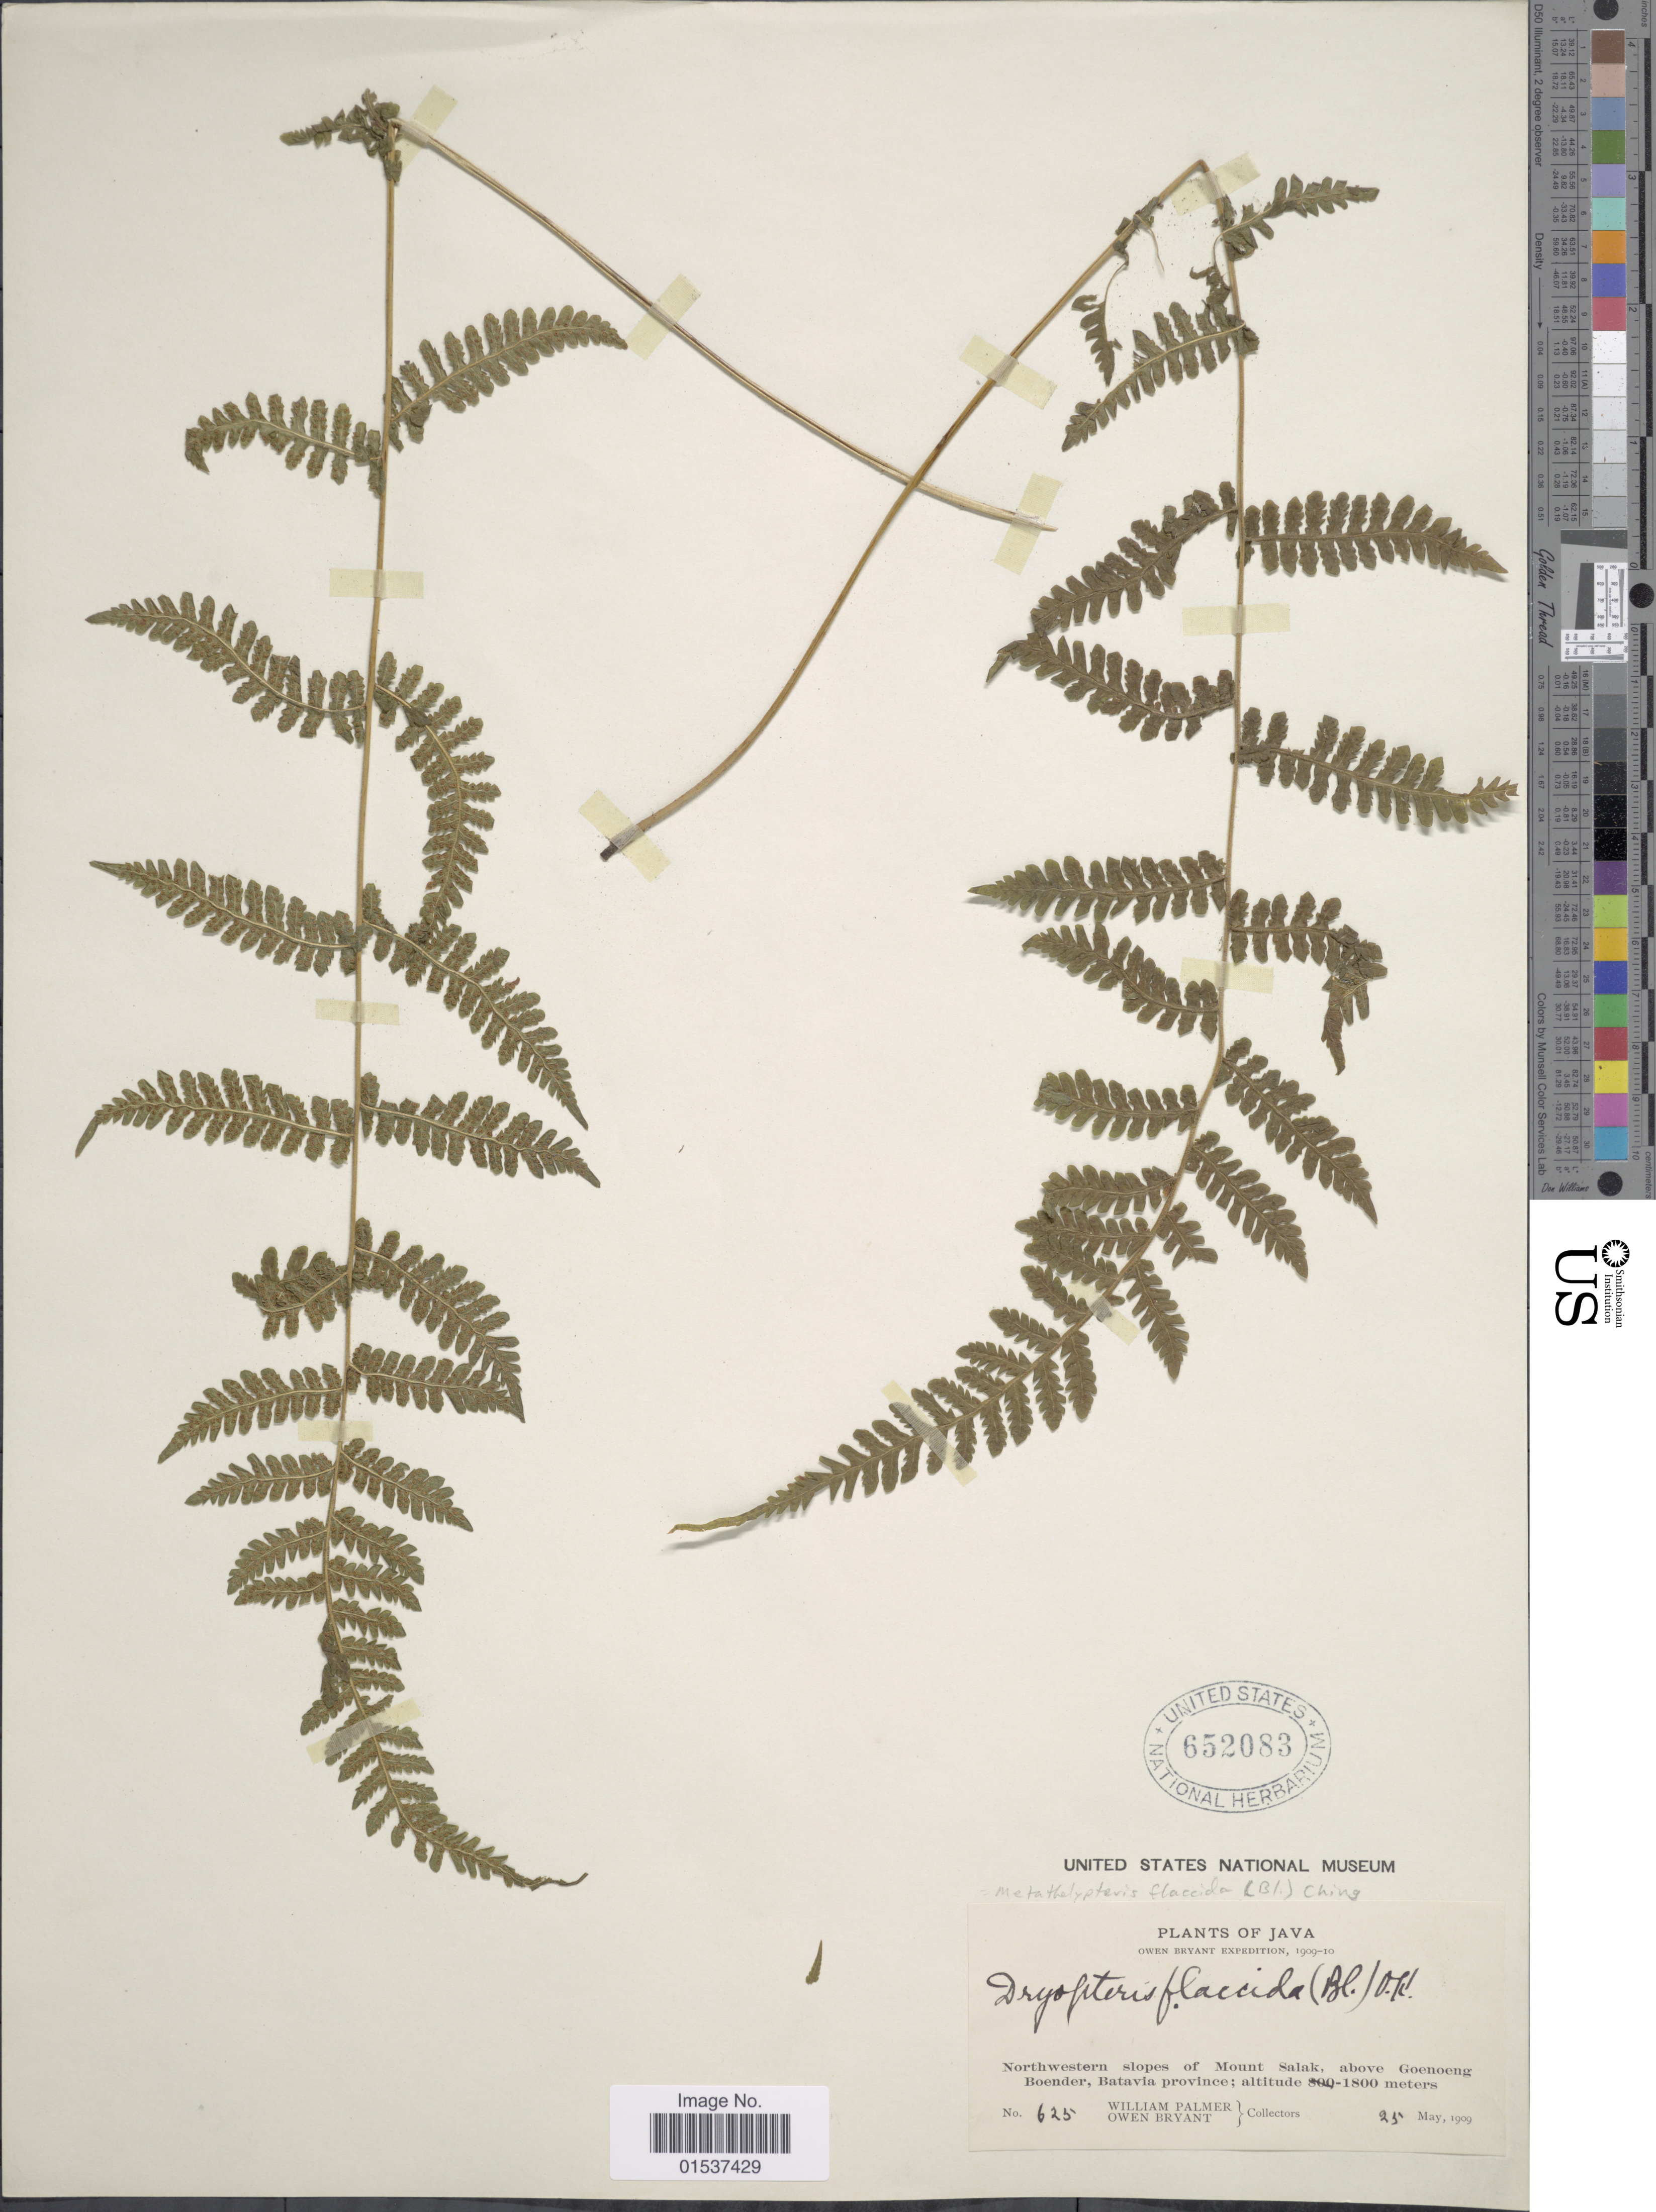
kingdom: Plantae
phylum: Tracheophyta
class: Polypodiopsida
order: Polypodiales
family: Thelypteridaceae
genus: Metathelypteris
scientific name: Metathelypteris flaccida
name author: (Blume) Ching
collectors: W. Palmer & O. Bryant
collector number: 625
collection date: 1909-05-25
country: Indonesia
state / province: Java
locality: Java, Northwestern slopes of Mount Salak, above Goenoeng Boender, Batavia province.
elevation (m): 1800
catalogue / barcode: US 652083